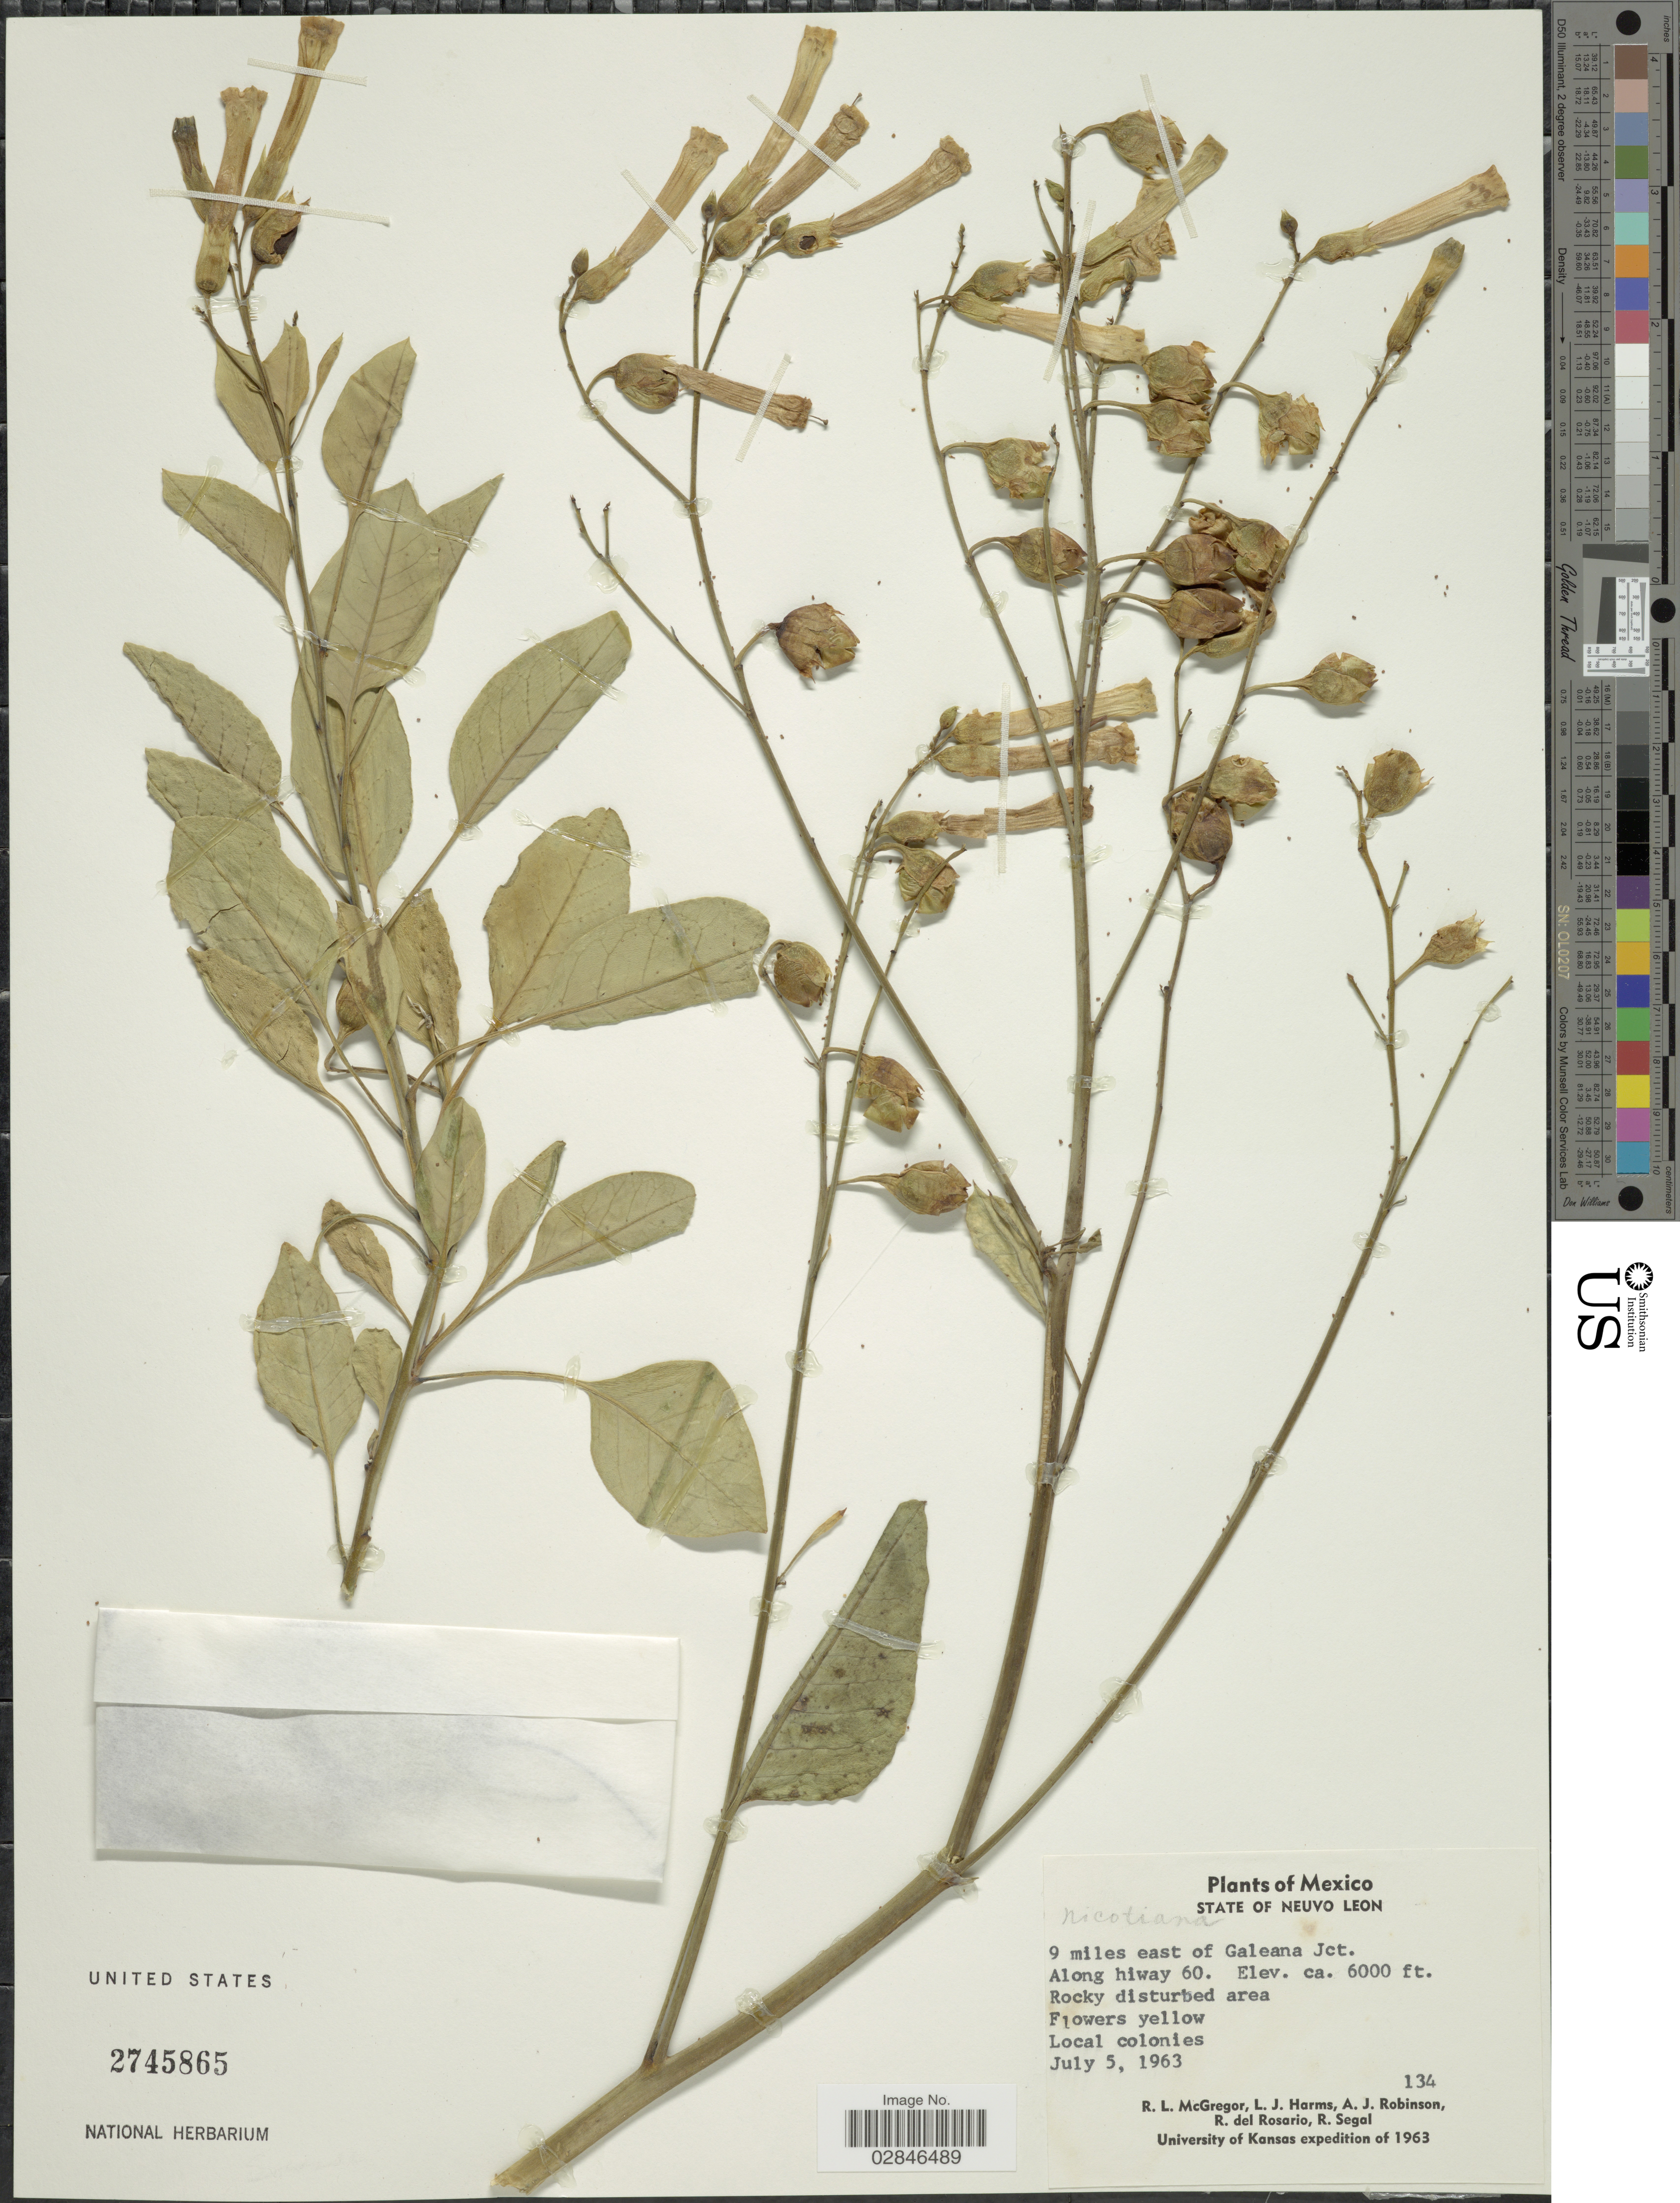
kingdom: Plantae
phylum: Tracheophyta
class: Magnoliopsida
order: Solanales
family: Solanaceae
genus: Nicotiana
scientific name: Nicotiana glauca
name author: Graham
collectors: R. McGregor, L. Harms, A. J. Robinson, R. del Rosario & R. Segal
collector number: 134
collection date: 1963-07-05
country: Mexico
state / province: Nuevo León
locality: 9 miles east of Galeana Jct., Along hiway 60.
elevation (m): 1829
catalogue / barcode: US 2745865